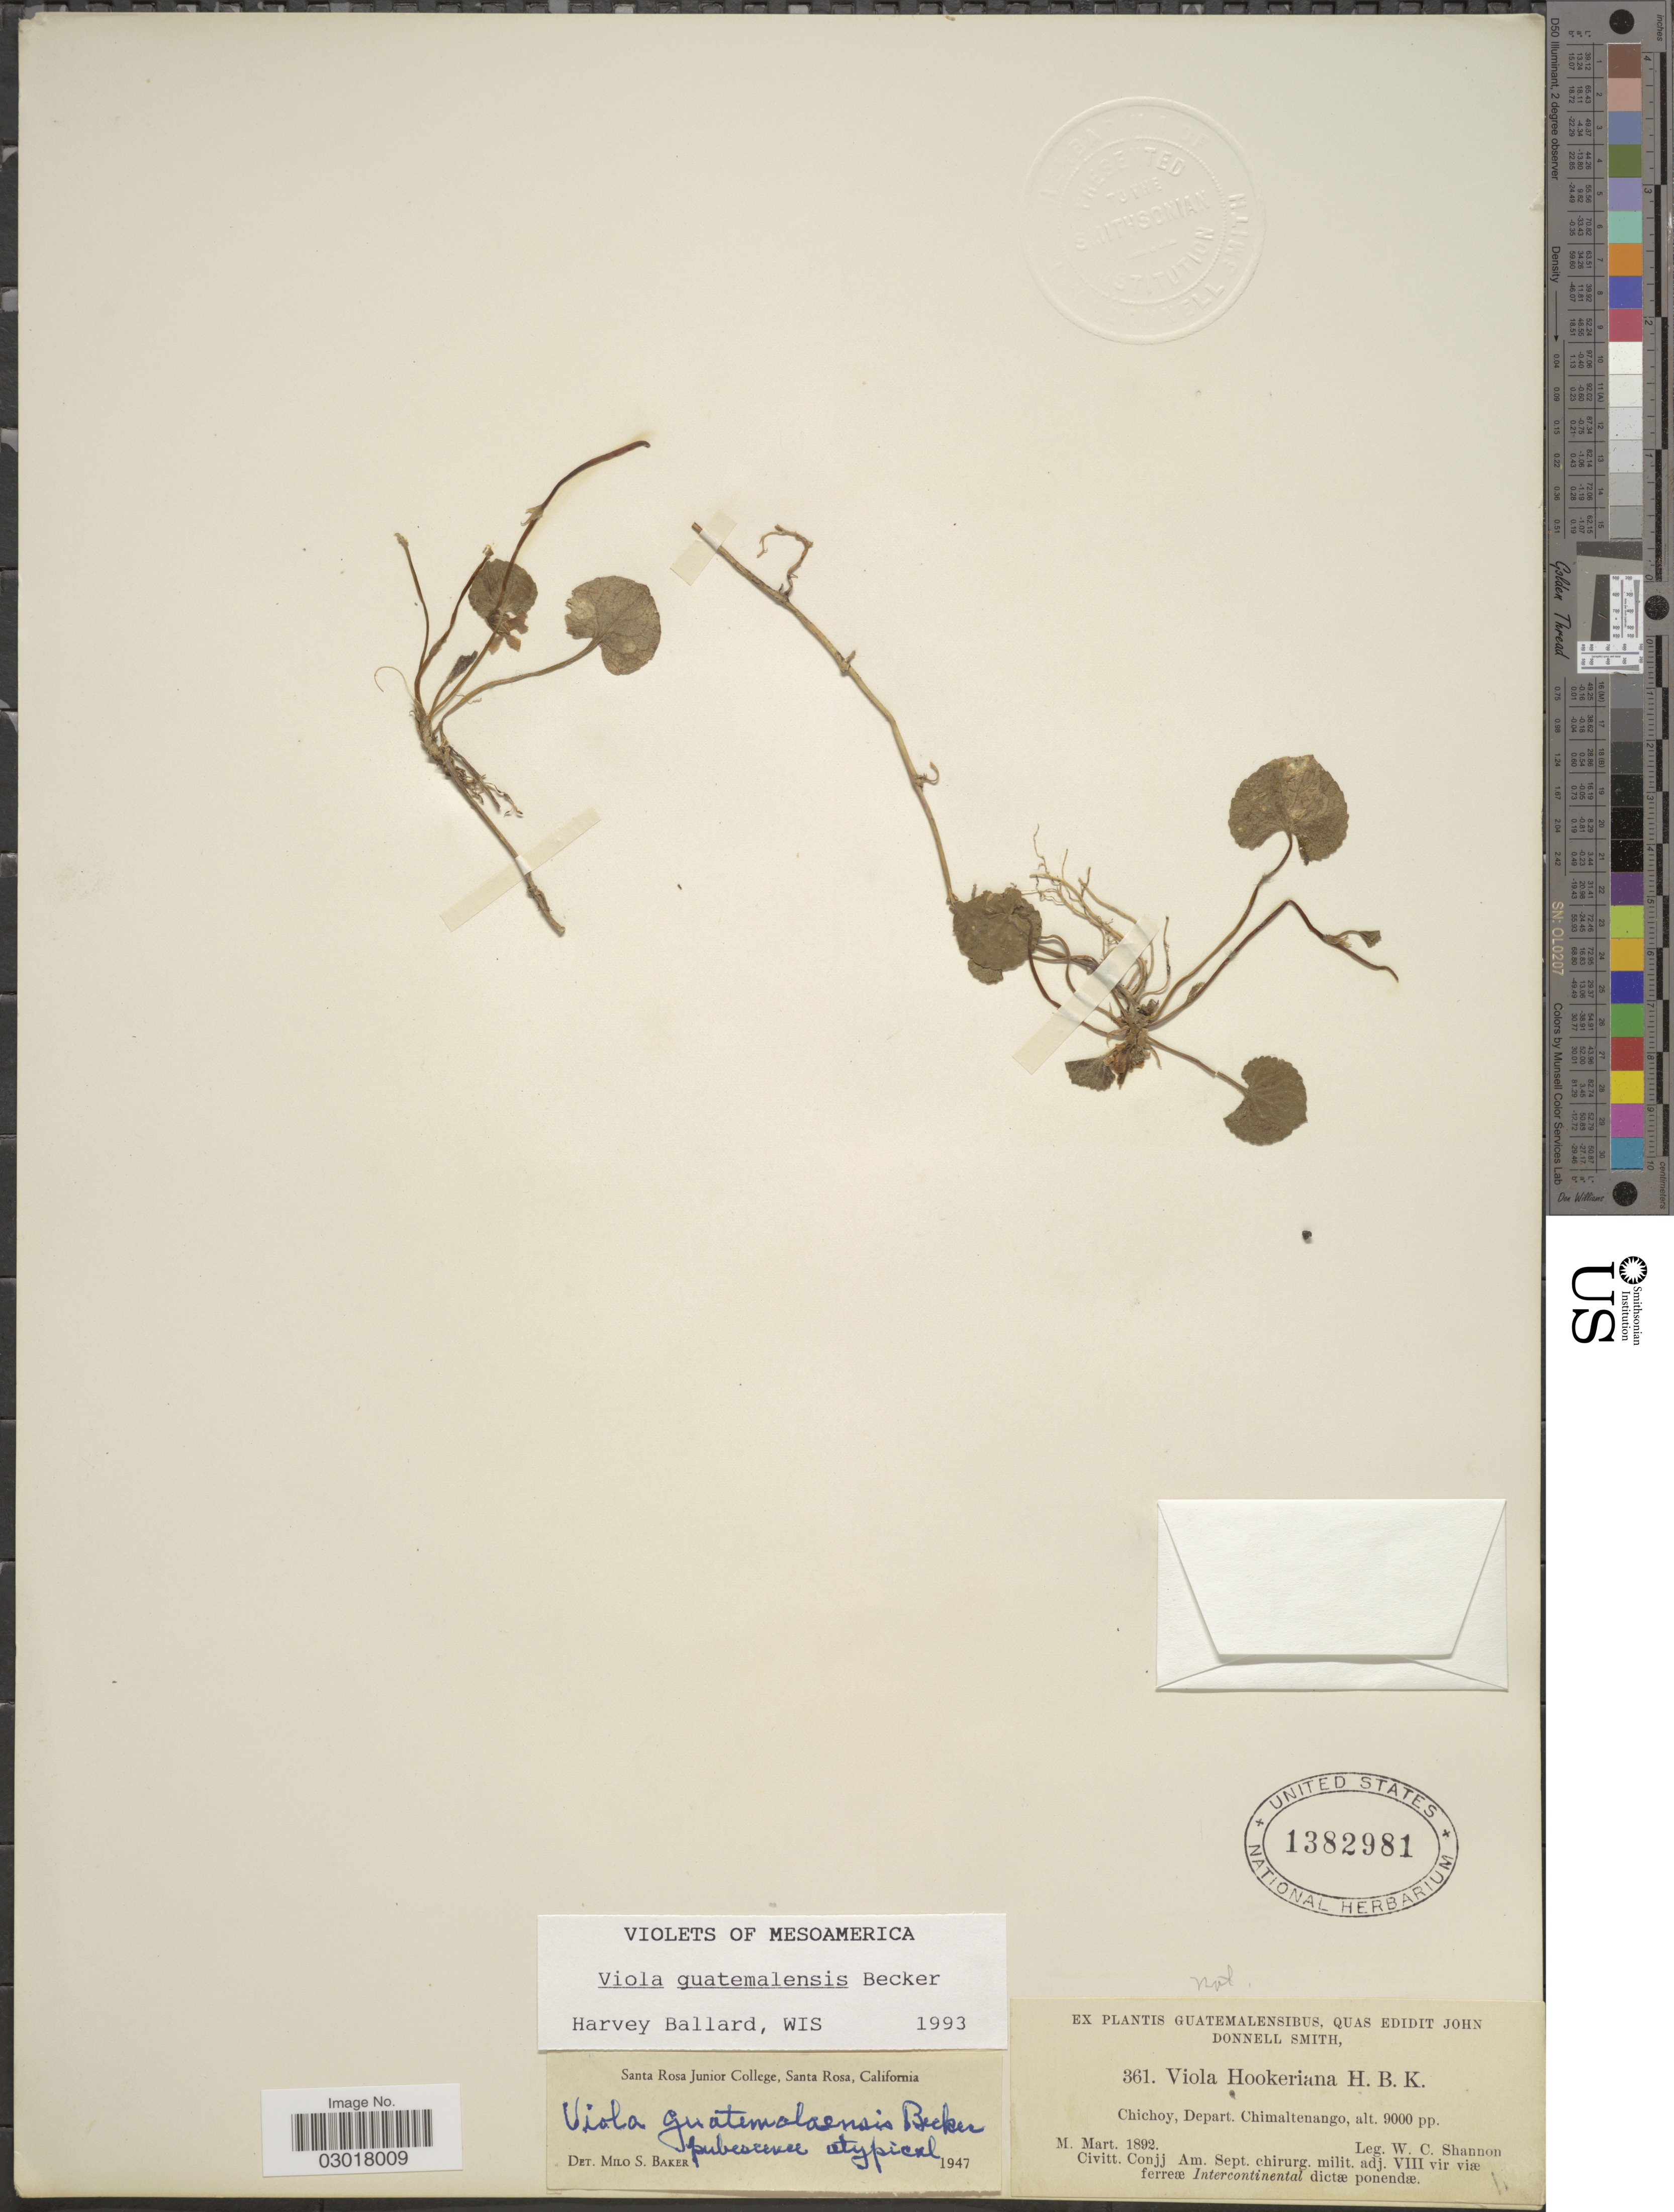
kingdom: Plantae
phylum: Tracheophyta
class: Magnoliopsida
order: Malpighiales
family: Violaceae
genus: Viola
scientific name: Viola guatemalensis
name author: W. Becker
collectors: W. C. Shannon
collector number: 361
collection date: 1892-03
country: Guatemala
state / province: Chimaltenango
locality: Chichoy, Depart. Chimaltenango.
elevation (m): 2743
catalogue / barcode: US 1382981